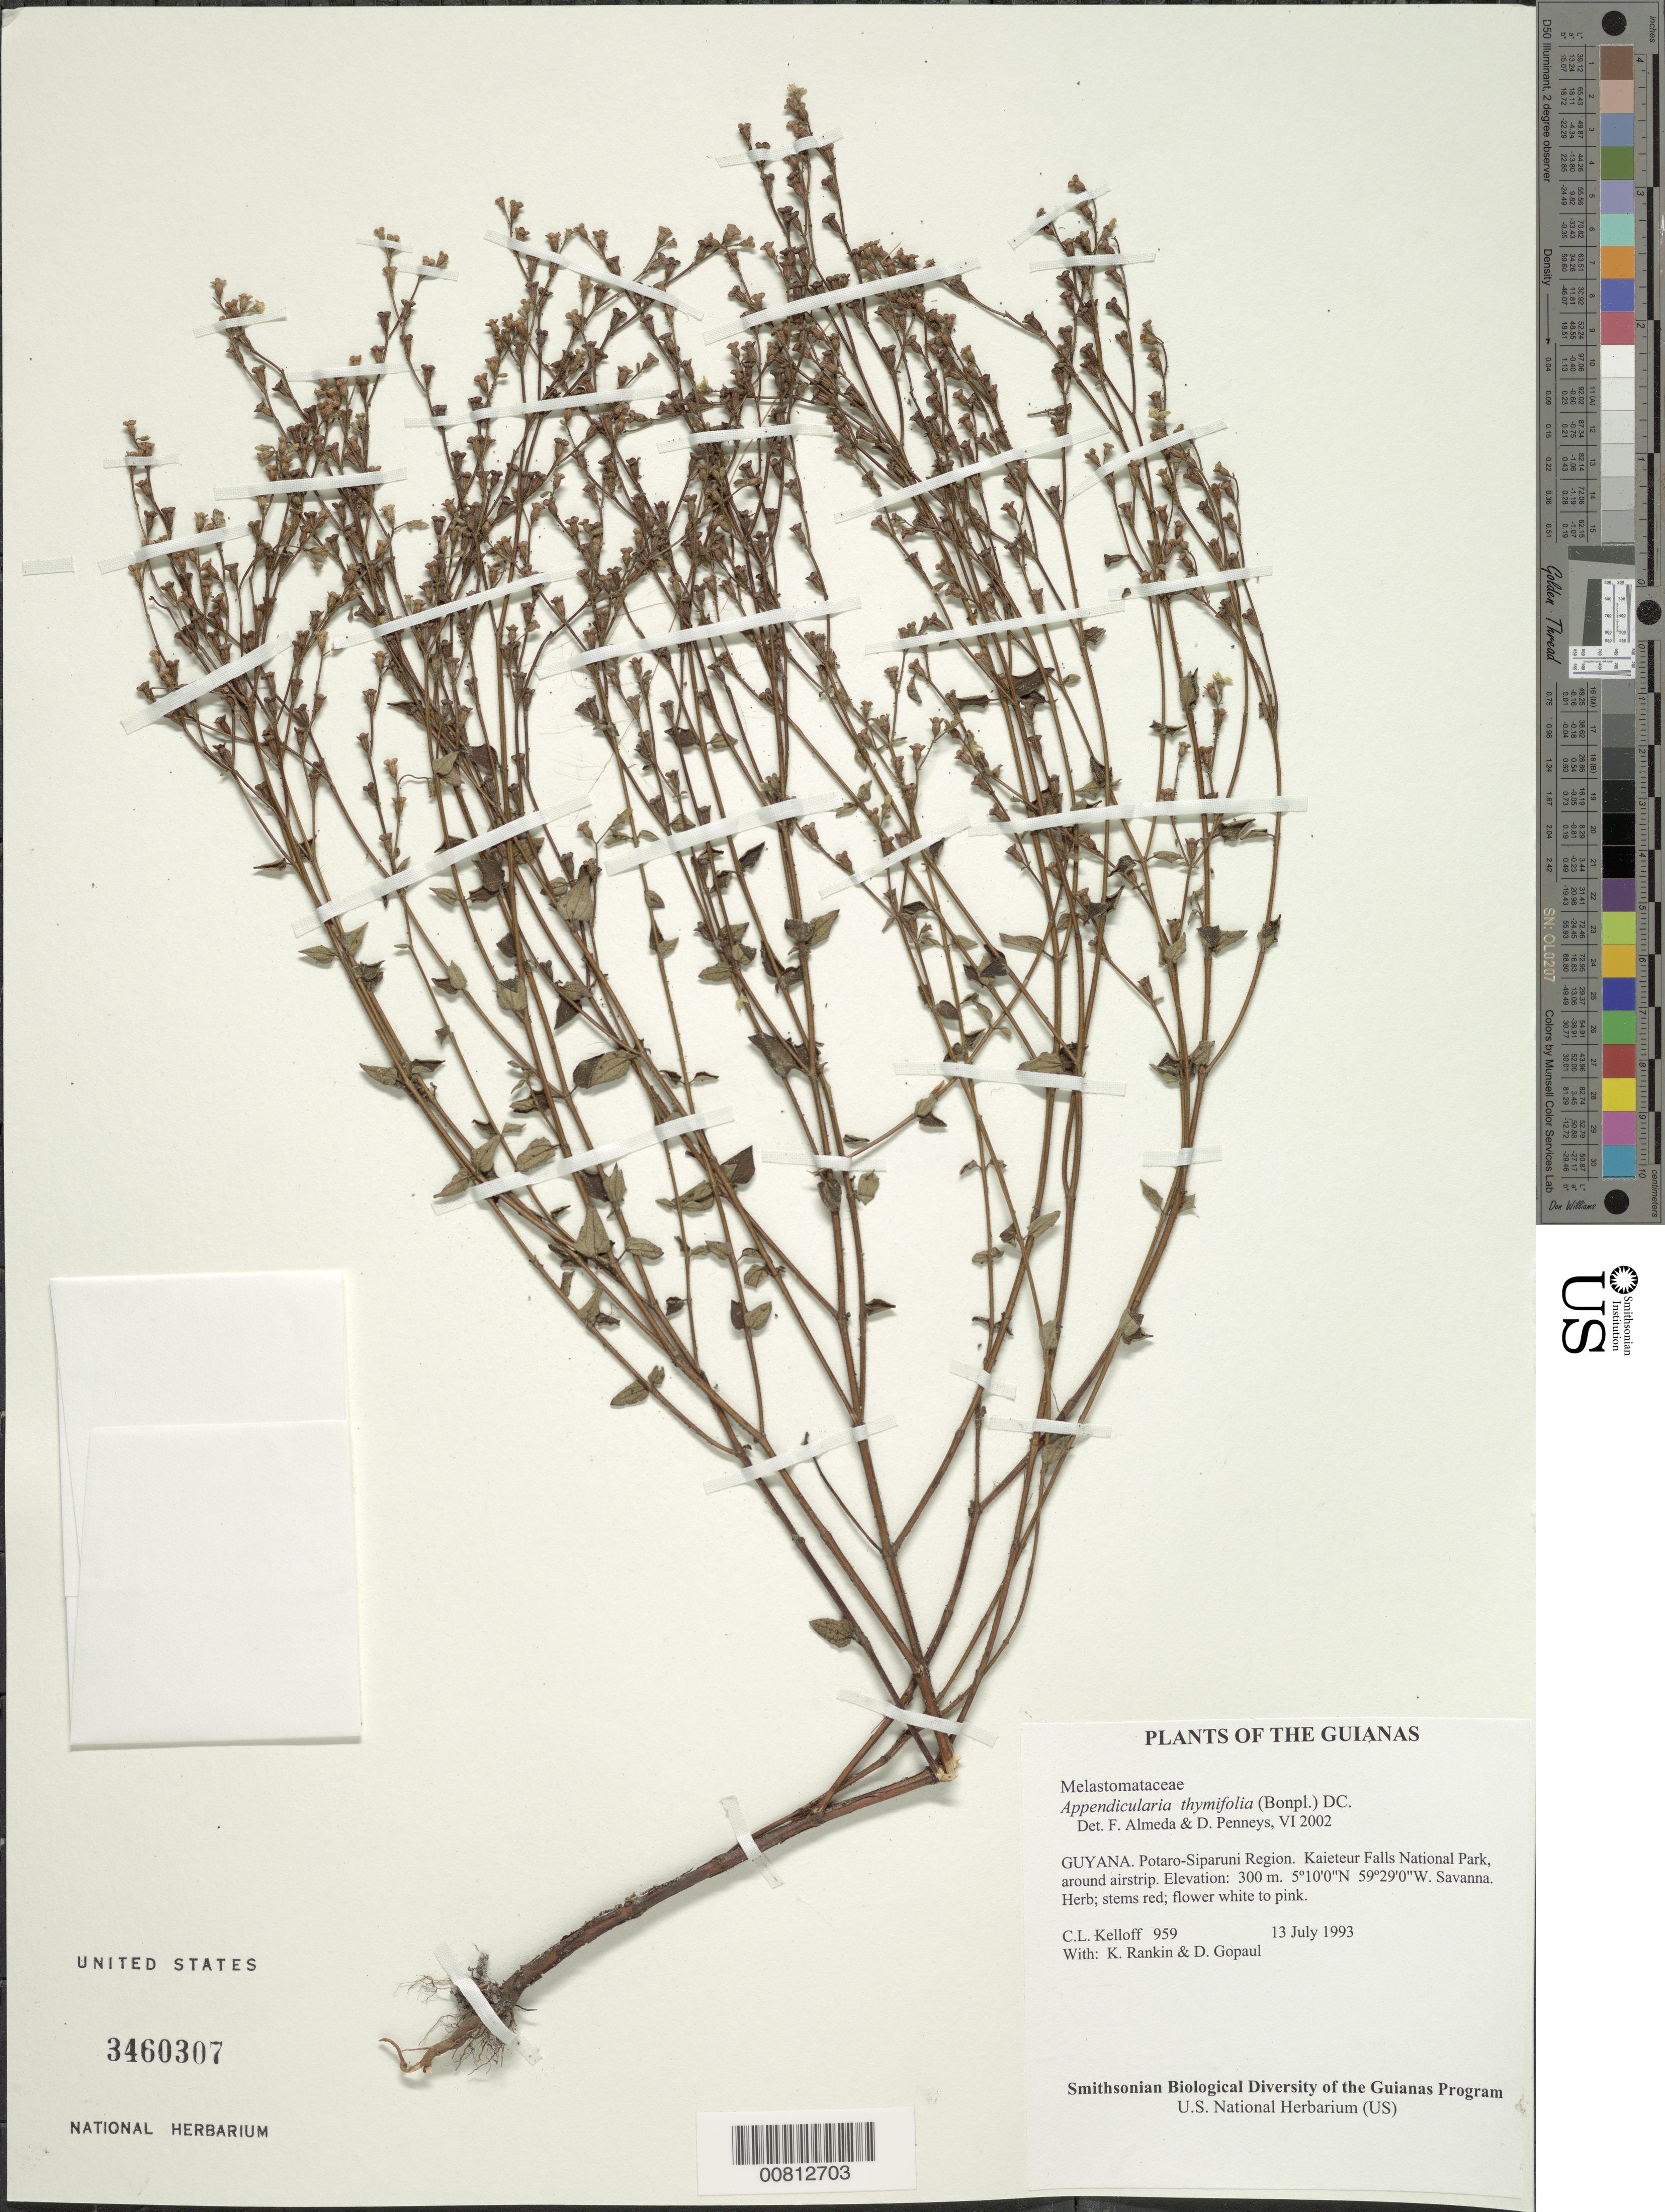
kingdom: Plantae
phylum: Tracheophyta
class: Magnoliopsida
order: Myrtales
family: Melastomataceae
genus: Appendicularia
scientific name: Appendicularia thymifolia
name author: (Bonpl.) DC.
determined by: Almeda, F.; Penneys, D. S.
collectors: C. L. Kelloff, K. Rankin & D. Gopaul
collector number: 959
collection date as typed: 13 July 1993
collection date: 1993-07-13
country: Guyana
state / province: Potaro-Siparuni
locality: Kaieteur Falls National Park, around airstrip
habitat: Savanna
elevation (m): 300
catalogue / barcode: US 3460307